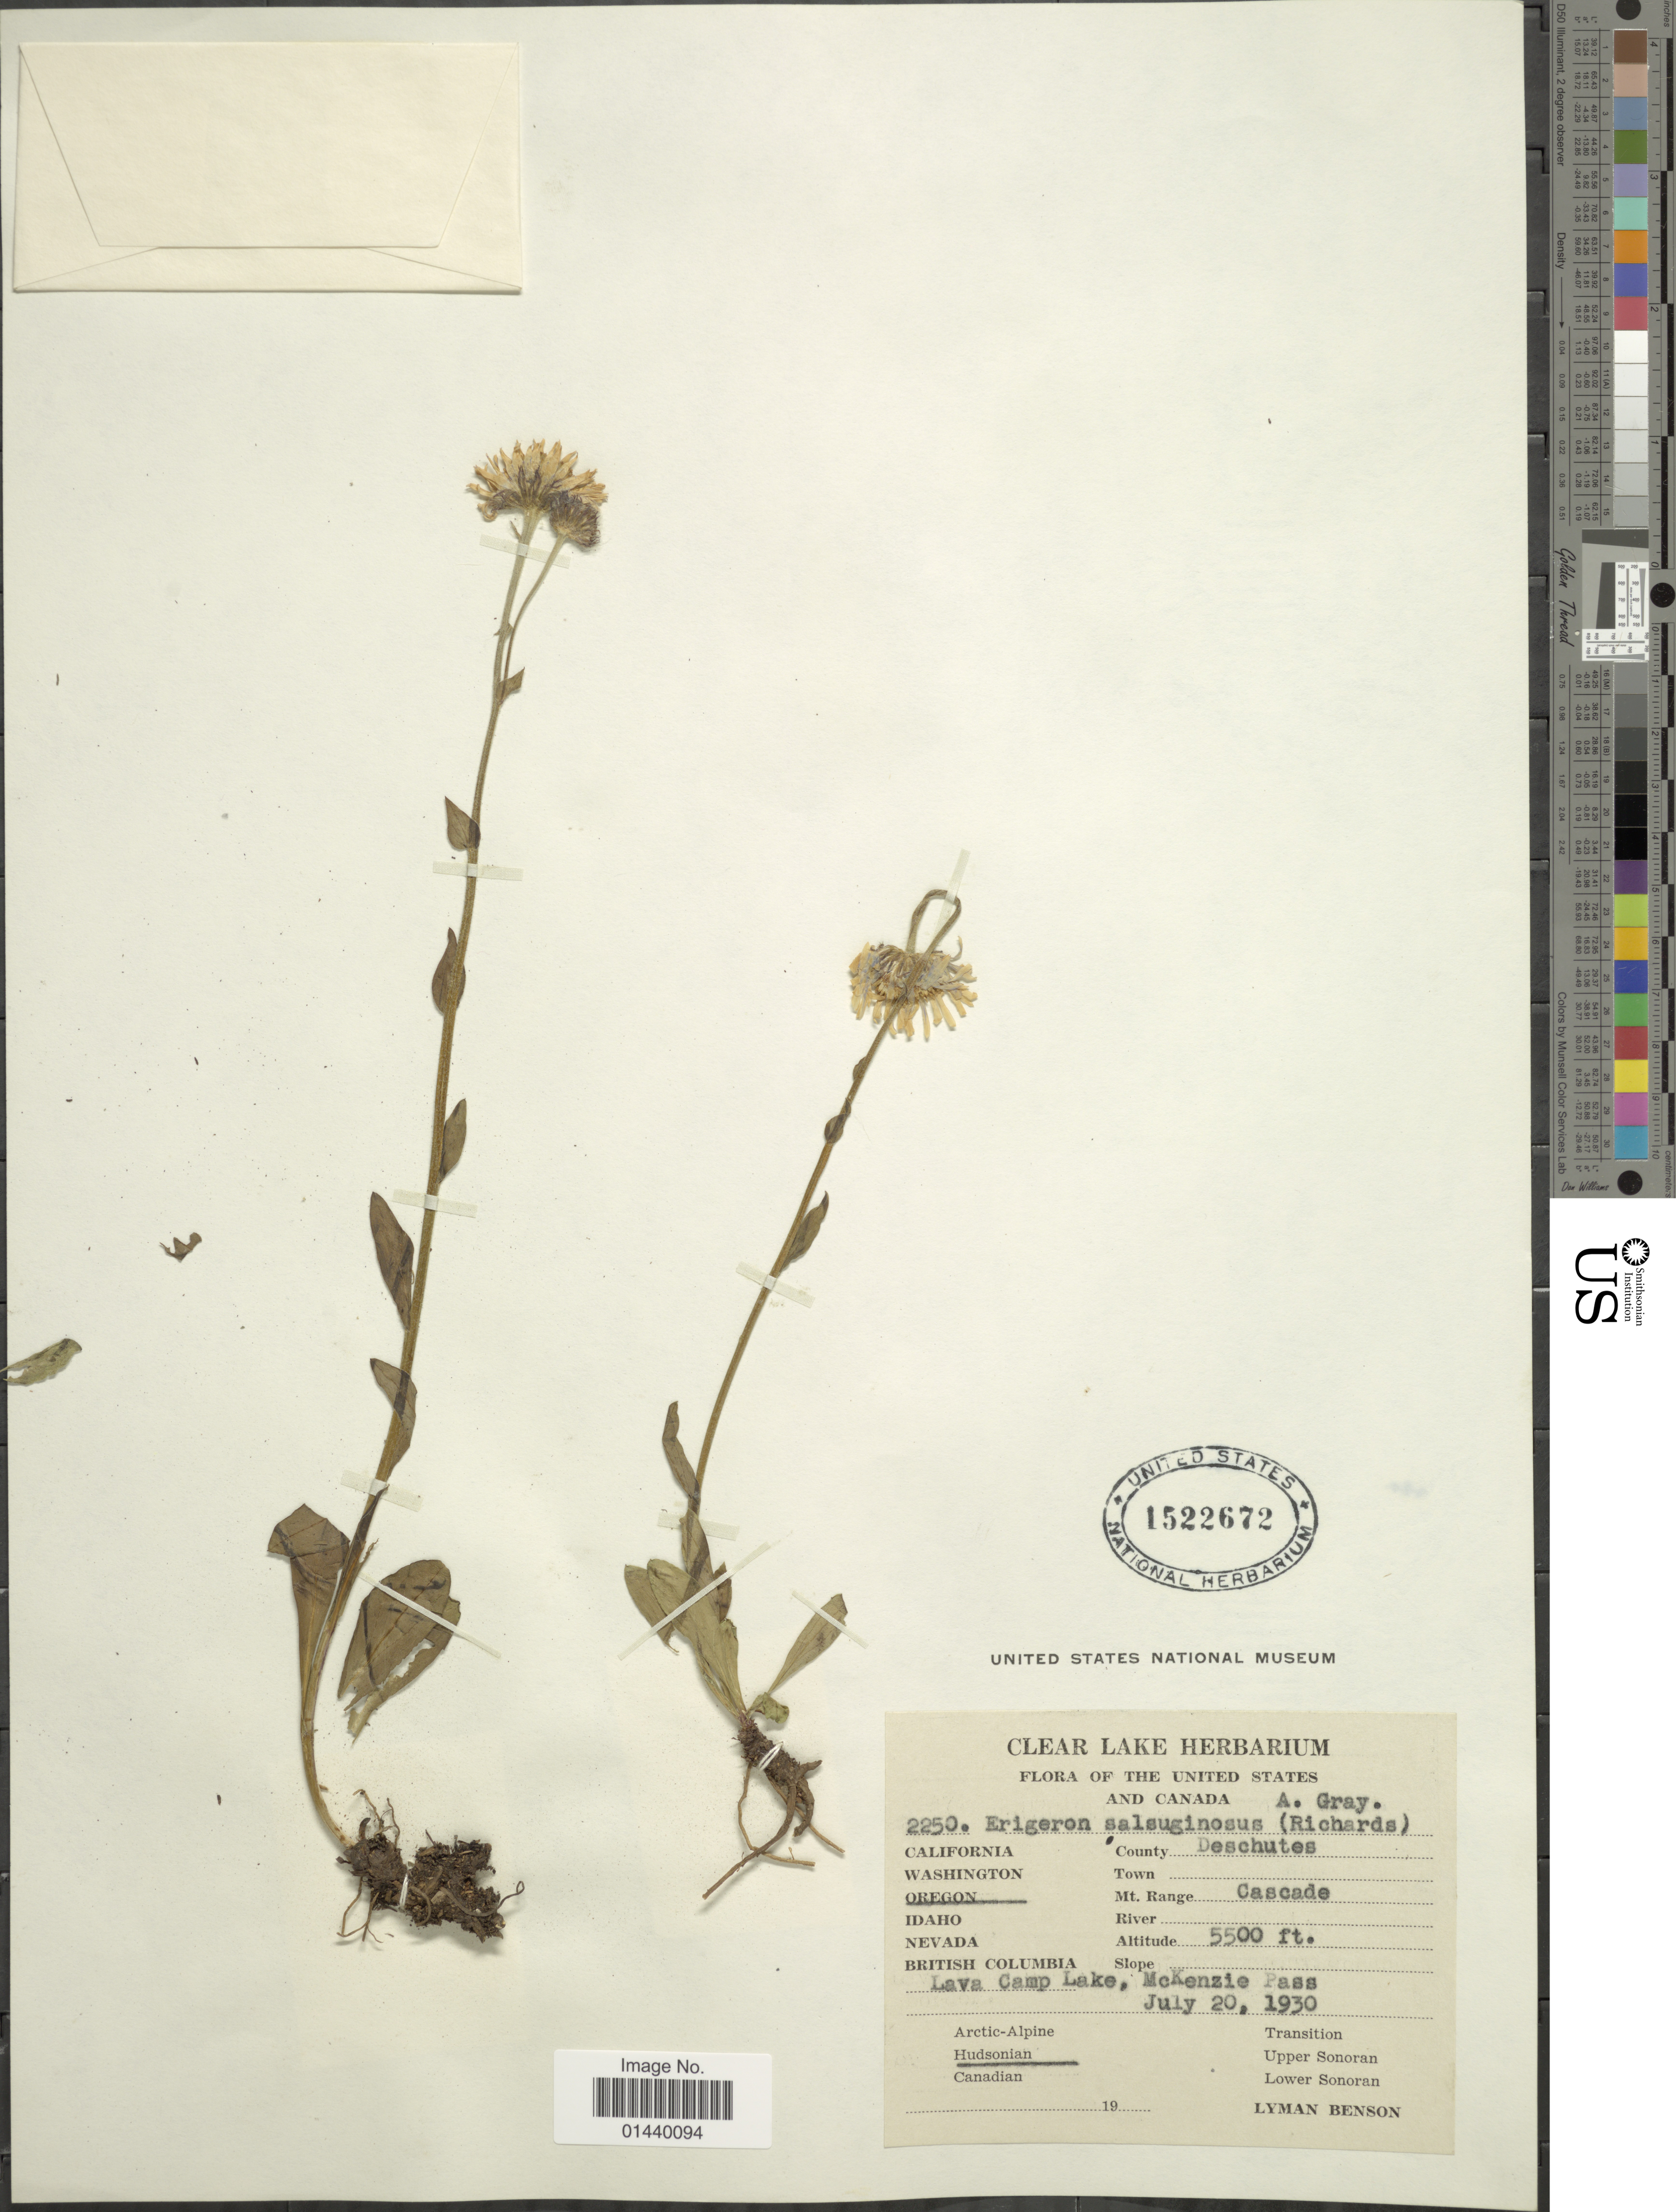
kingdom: Plantae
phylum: Tracheophyta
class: Magnoliopsida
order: Asterales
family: Asteraceae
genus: Erigeron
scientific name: Erigeron salsuginosus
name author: (Richardson ex R. Br.) A. Gray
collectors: L. D. Benson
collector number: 2250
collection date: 1930-07-20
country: United States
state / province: Oregon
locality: County Deschutes. Mt. Range Cascade. Lava Camp Lake, McKenzie Pass. Hudsonian.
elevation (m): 1676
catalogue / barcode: US 1522672